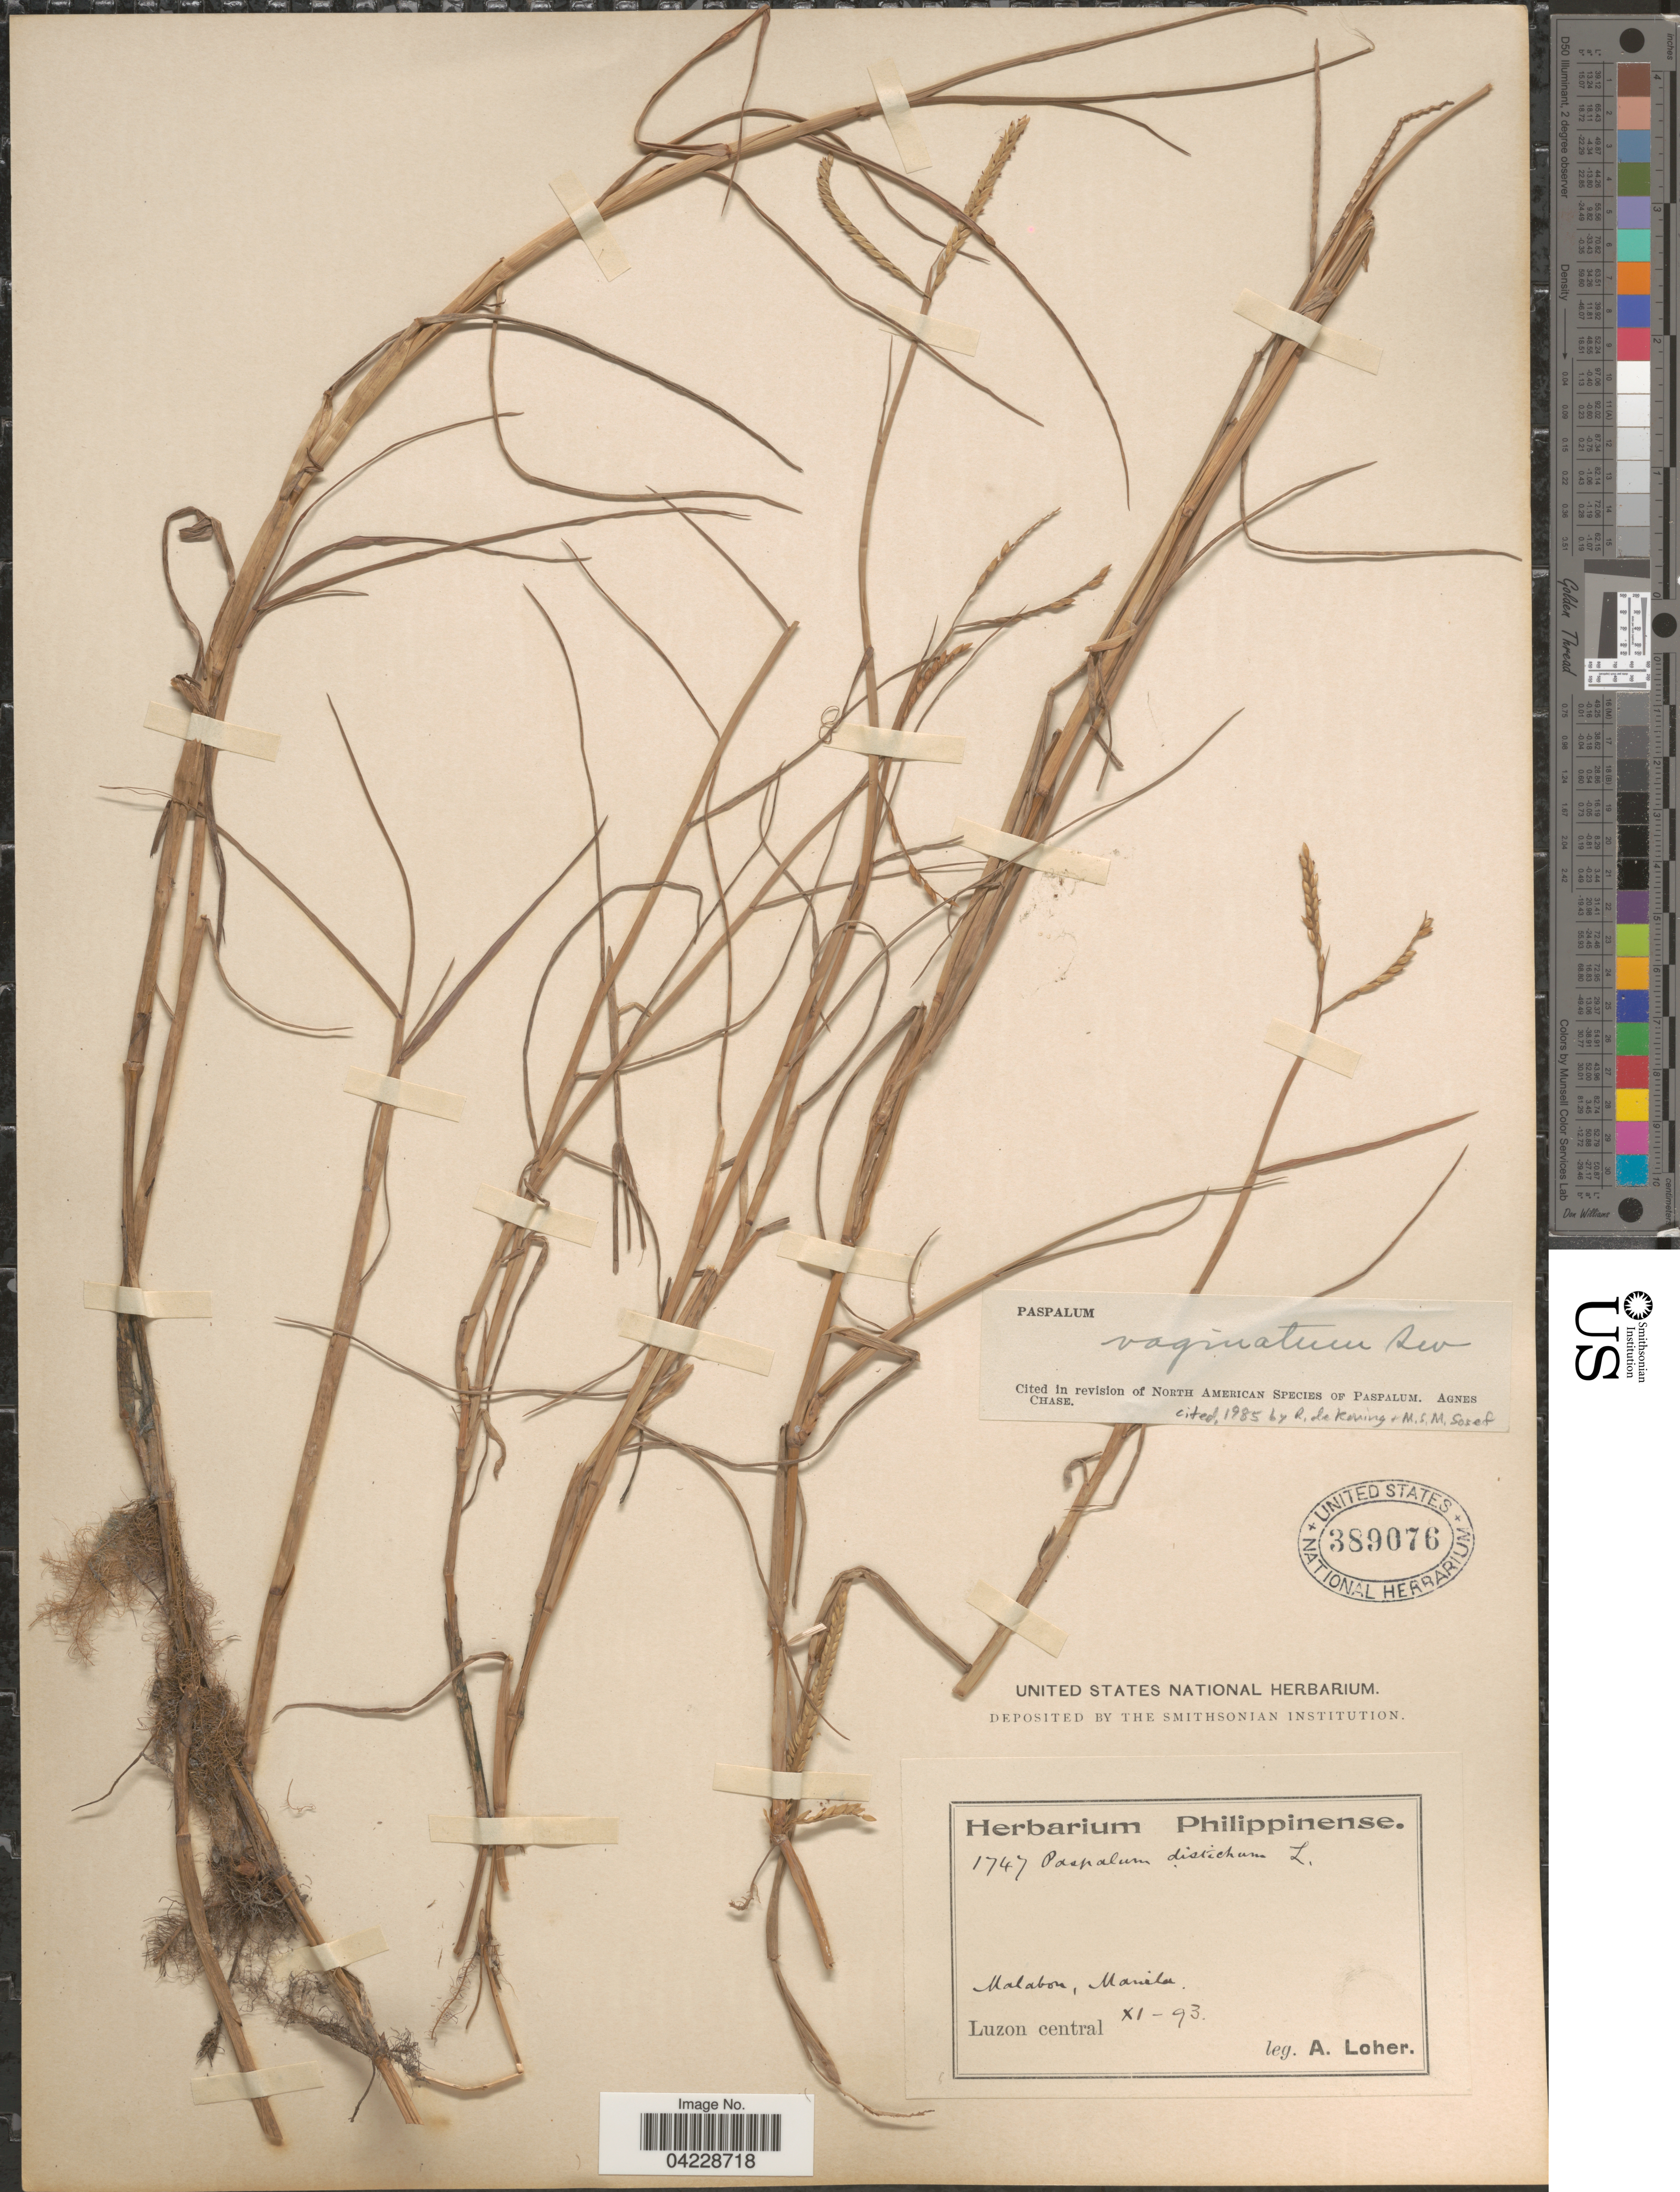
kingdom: Plantae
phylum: Tracheophyta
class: Liliopsida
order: Poales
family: Poaceae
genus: Paspalum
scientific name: Paspalum distichum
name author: L.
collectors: A. Loher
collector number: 1747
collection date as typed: Transcribed d/m/y: /11/93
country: Philippines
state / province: Central Luzon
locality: Malabon, Manila. Luzon central.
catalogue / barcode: US 389076